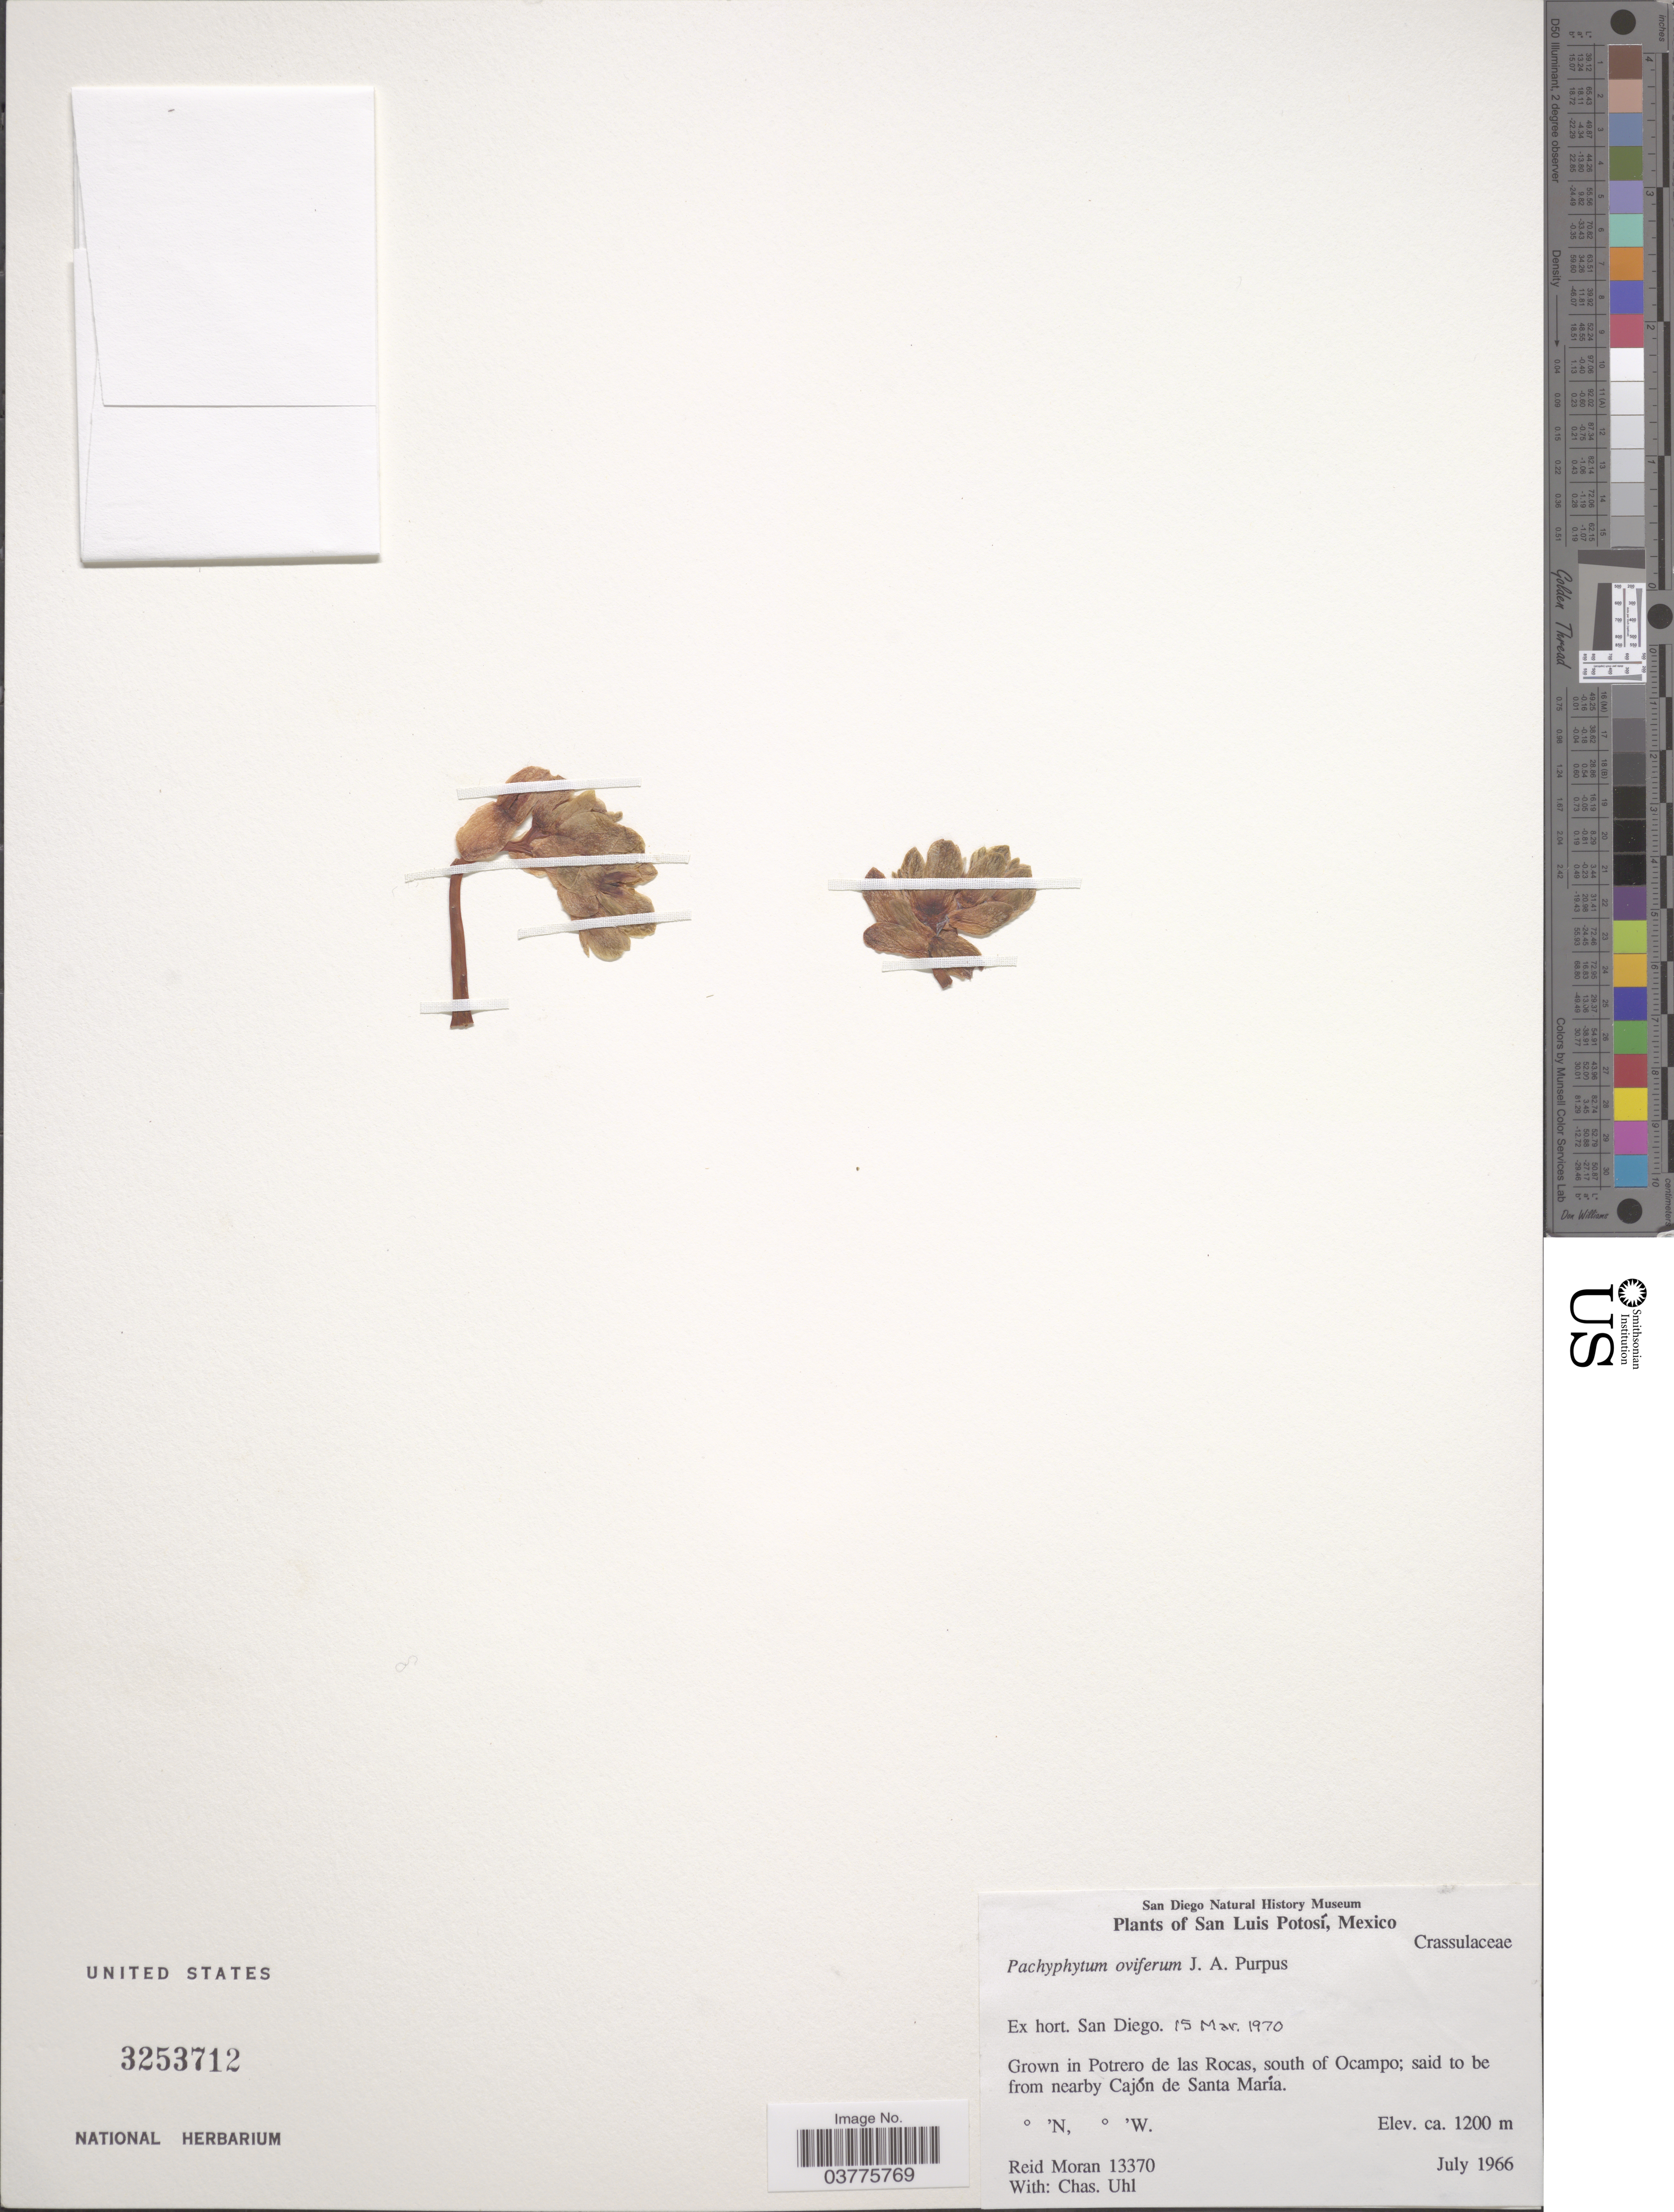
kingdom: Plantae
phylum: Tracheophyta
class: Magnoliopsida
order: Saxifragales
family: Crassulaceae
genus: Pachyphytum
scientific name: Pachyphytum oviferum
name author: Purpus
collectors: R. Moran & C. Uhl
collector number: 13370?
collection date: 1970-03-15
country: United States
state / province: California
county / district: San Diego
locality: Ex hort. San Diego.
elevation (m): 1200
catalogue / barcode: US 3253712